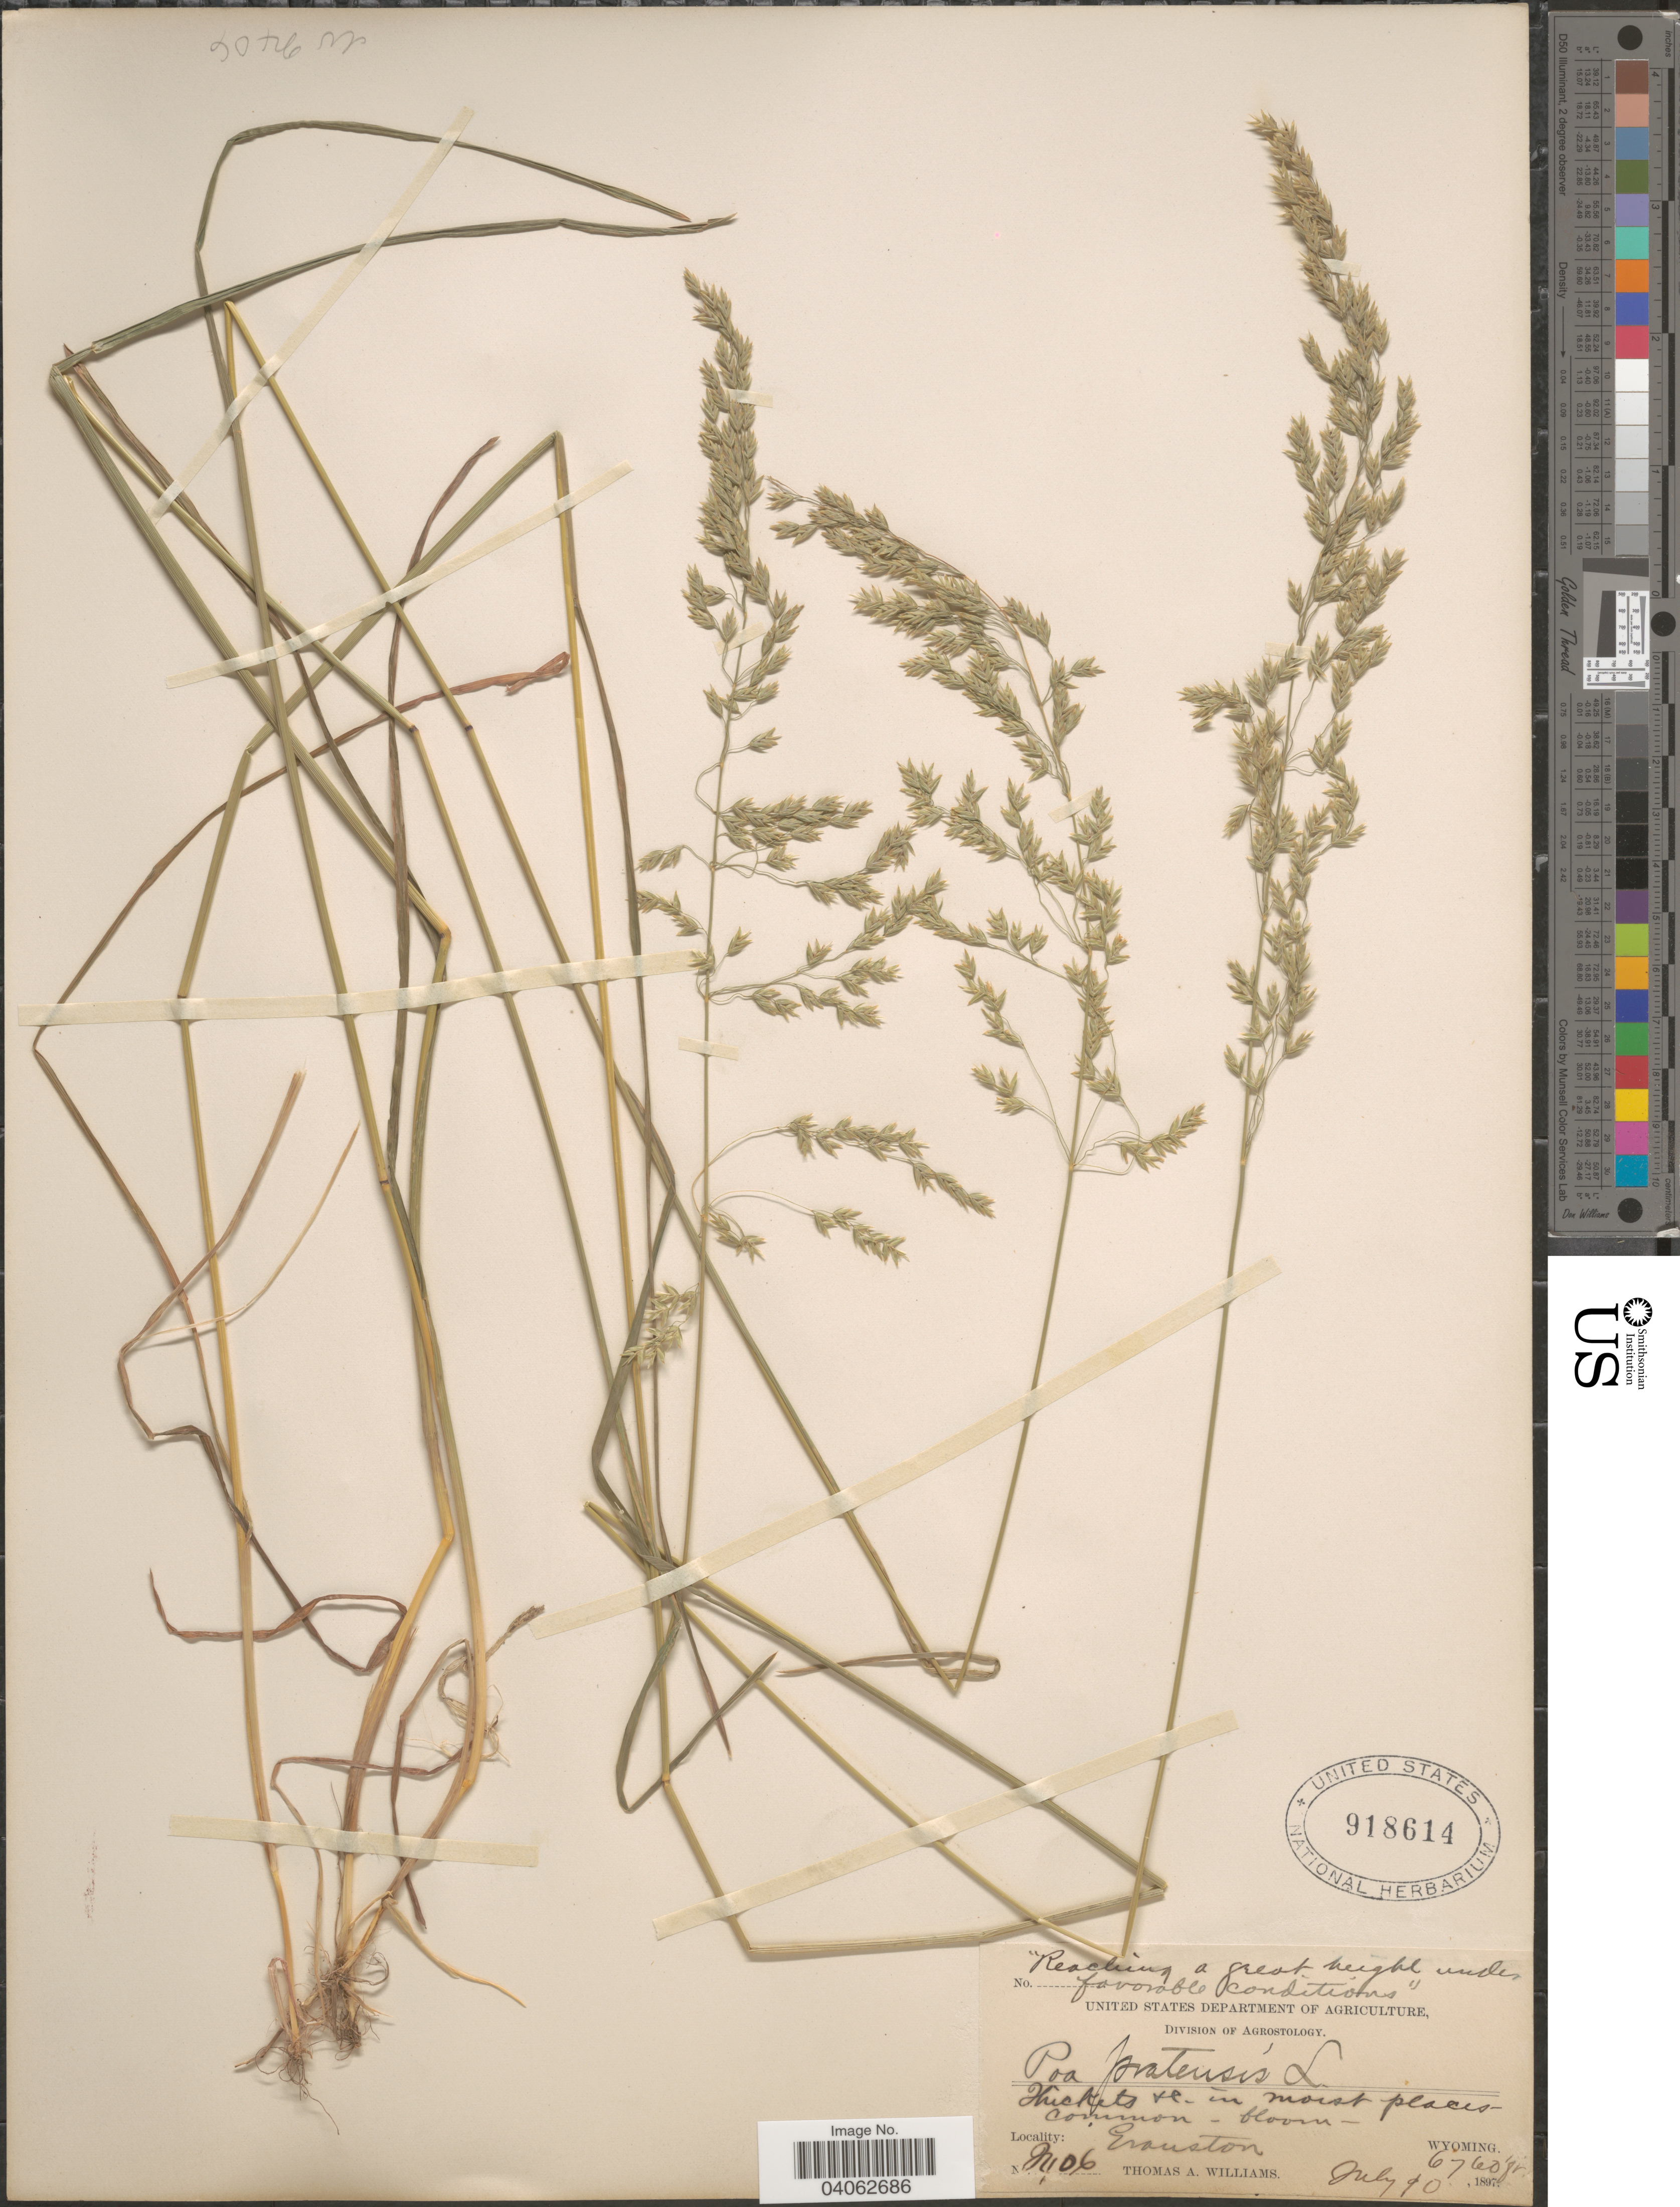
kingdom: Plantae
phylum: Tracheophyta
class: Liliopsida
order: Poales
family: Poaceae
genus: Poa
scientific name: Poa pratensis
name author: L.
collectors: T. A. Williams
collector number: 2406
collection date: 1897-07-10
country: United States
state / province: Wyoming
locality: Evanston.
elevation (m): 2060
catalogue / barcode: US 918614